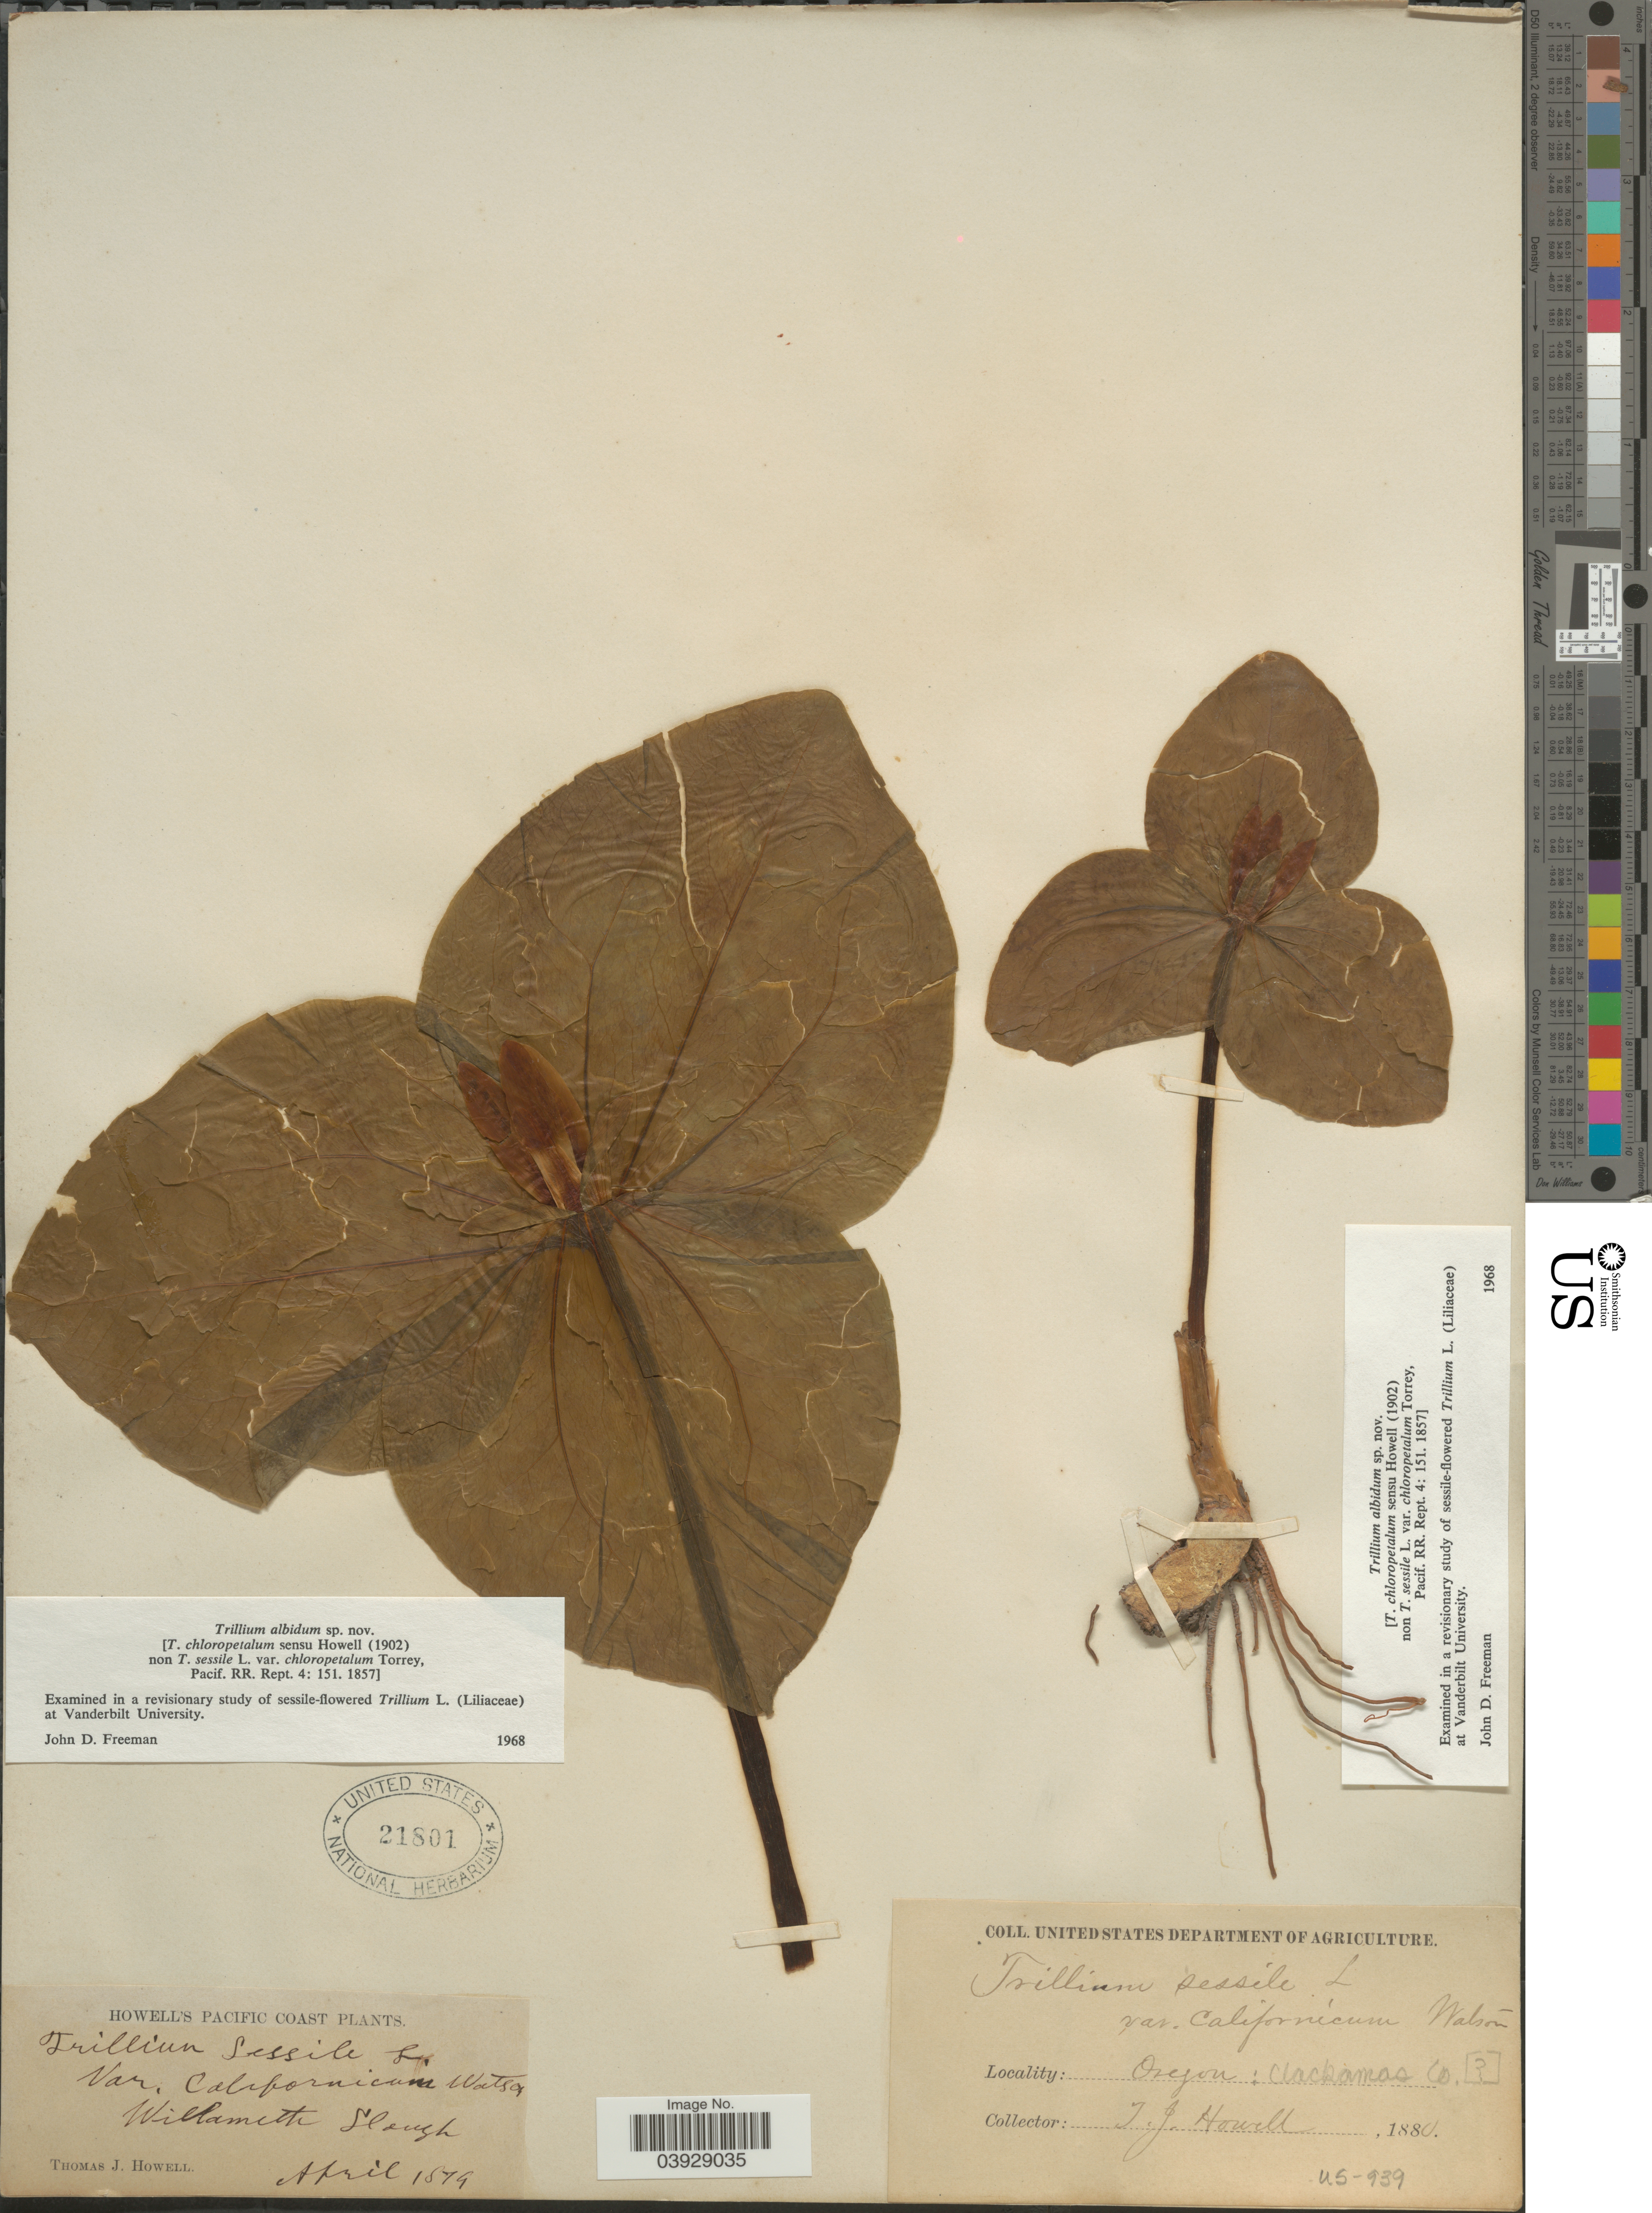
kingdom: Plantae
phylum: Tracheophyta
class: Liliopsida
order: Liliales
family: Melanthiaceae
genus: Trillium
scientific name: Trillium albidum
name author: J. D. Freeman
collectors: T. J. Howell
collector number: U.S-939?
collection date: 1879-04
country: United States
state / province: Oregon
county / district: Clackamas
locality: Pacific Coast. Willameth Slough. Clackamas Co.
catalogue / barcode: US 21801